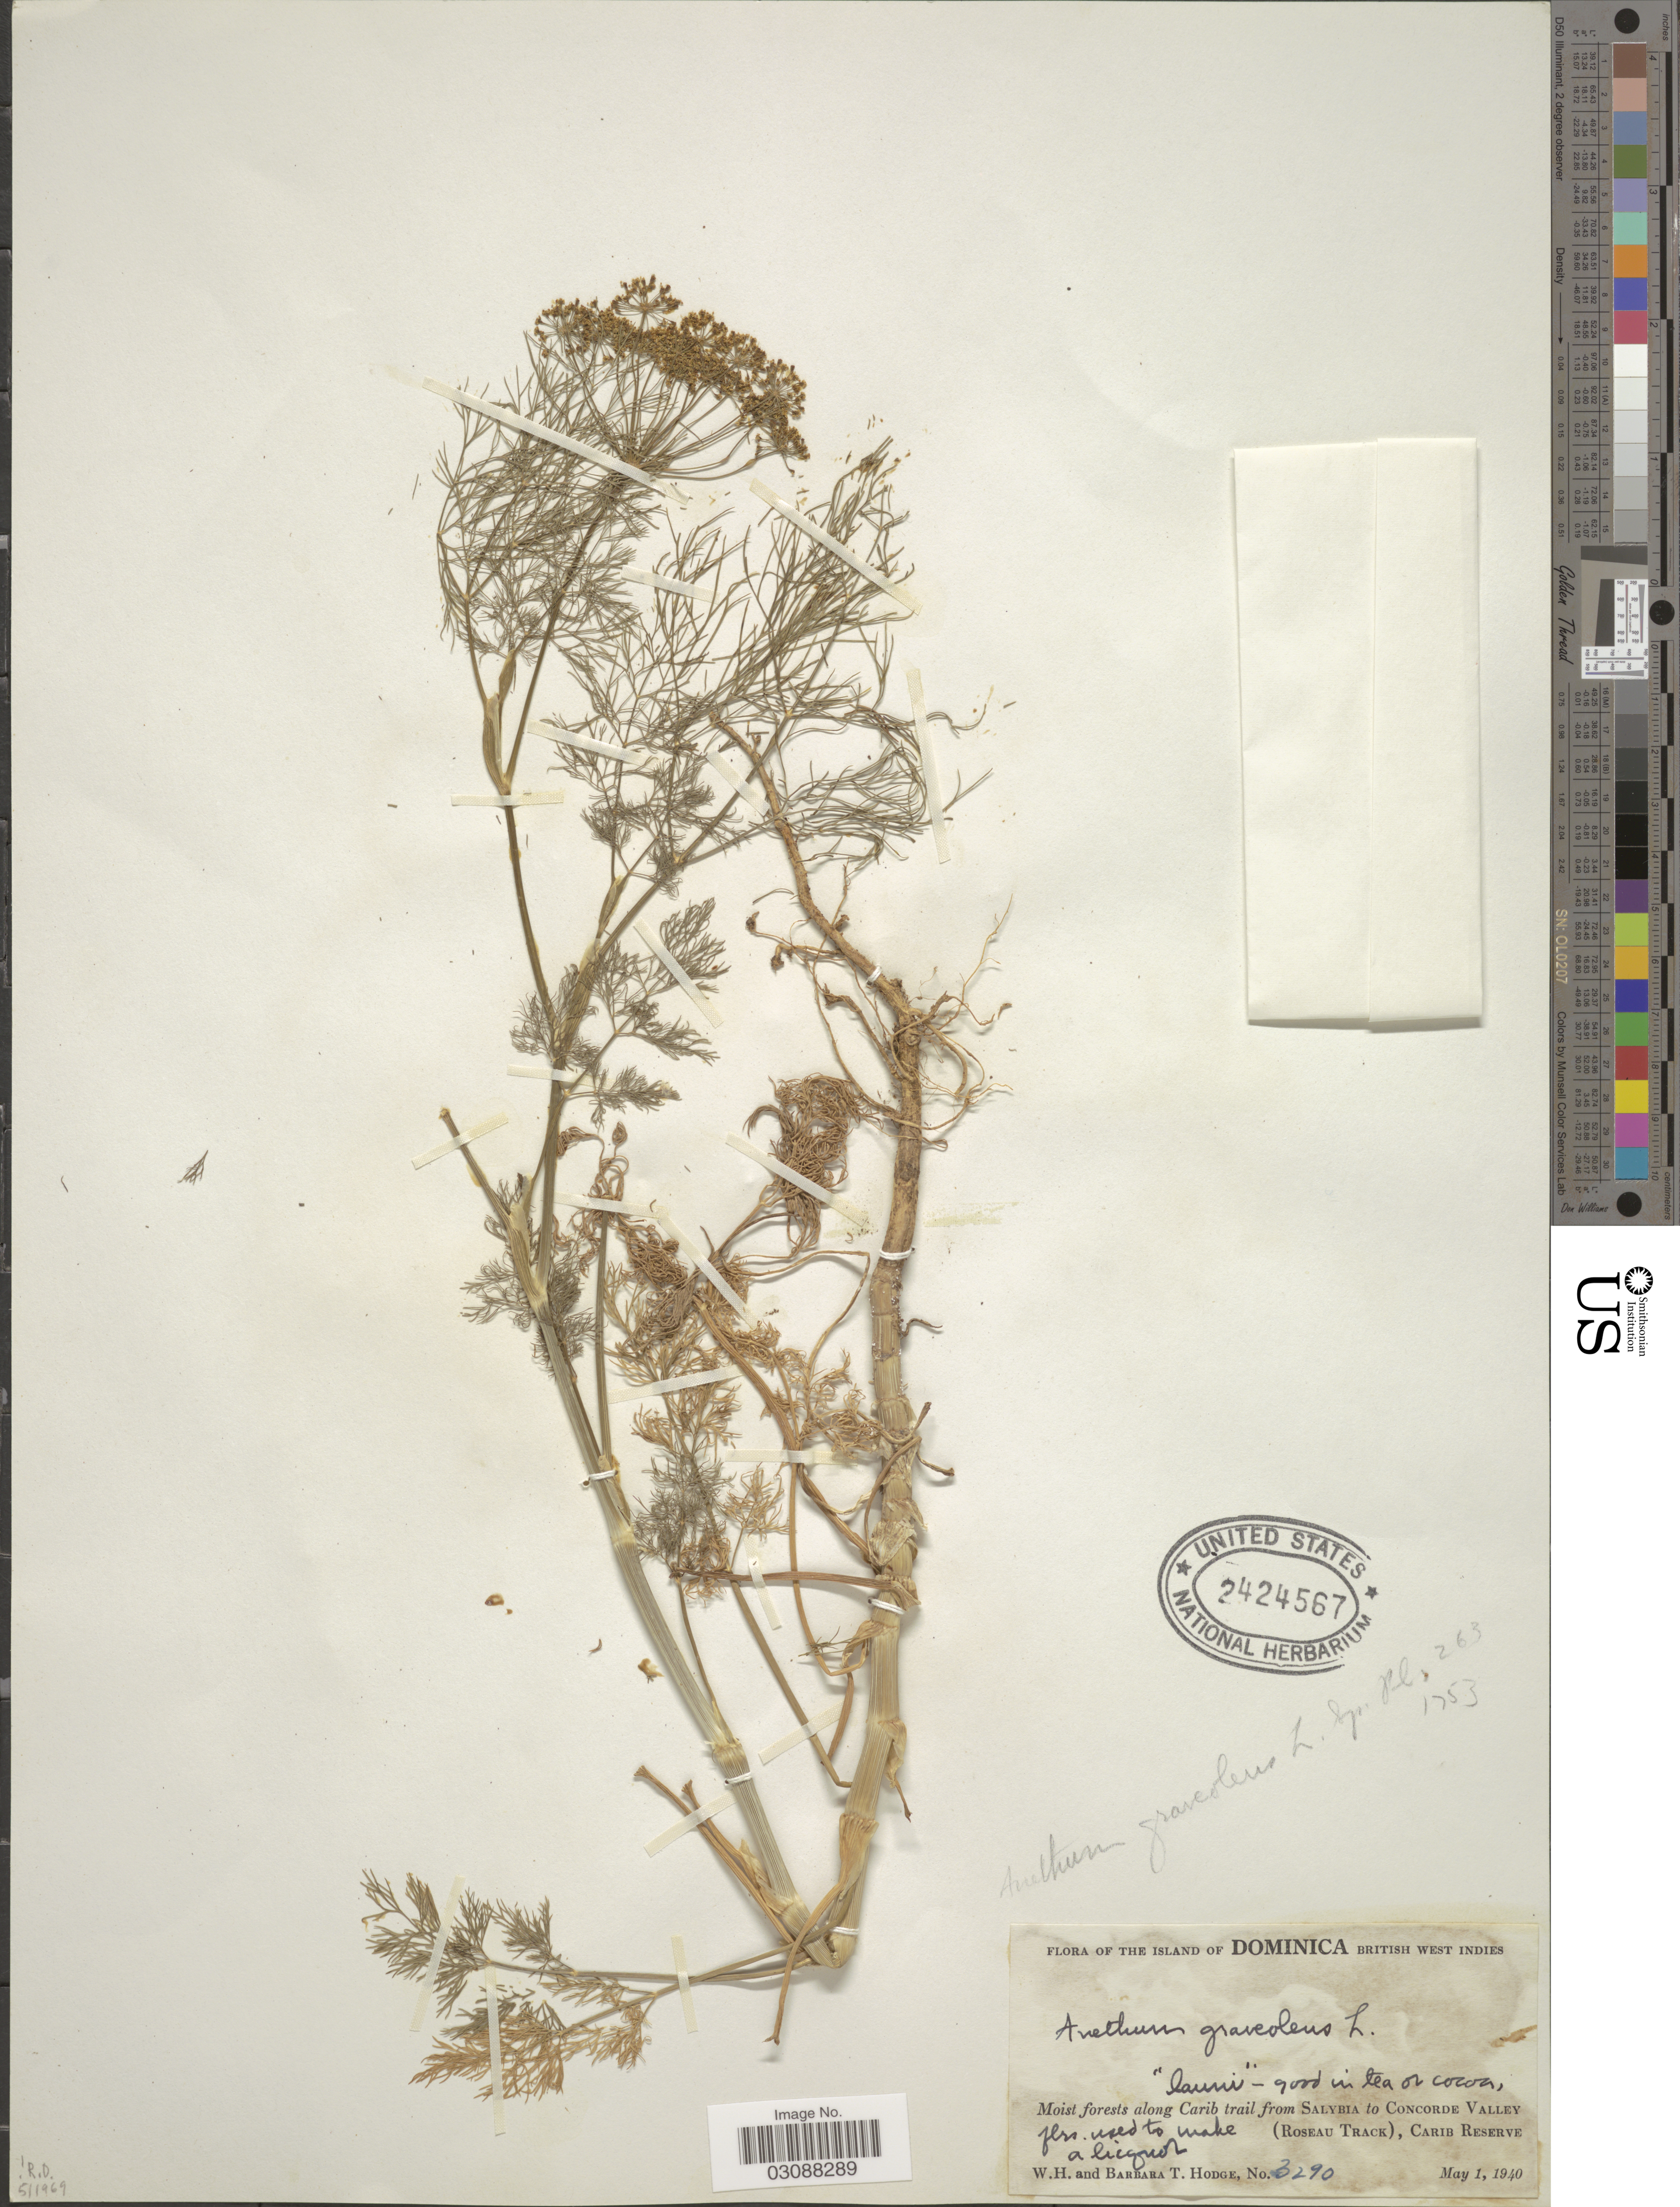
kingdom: Plantae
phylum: Tracheophyta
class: Magnoliopsida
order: Apiales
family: Apiaceae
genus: Anethum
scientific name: Anethum graveolens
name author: L.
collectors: W. Barbara & B. Hodge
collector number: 3290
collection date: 1940-05-01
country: Dominica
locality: British West Indies. Along Carib trail from Salybia to Concorde Valley (Roseau Track), Carib Reserve.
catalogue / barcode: US 2424567